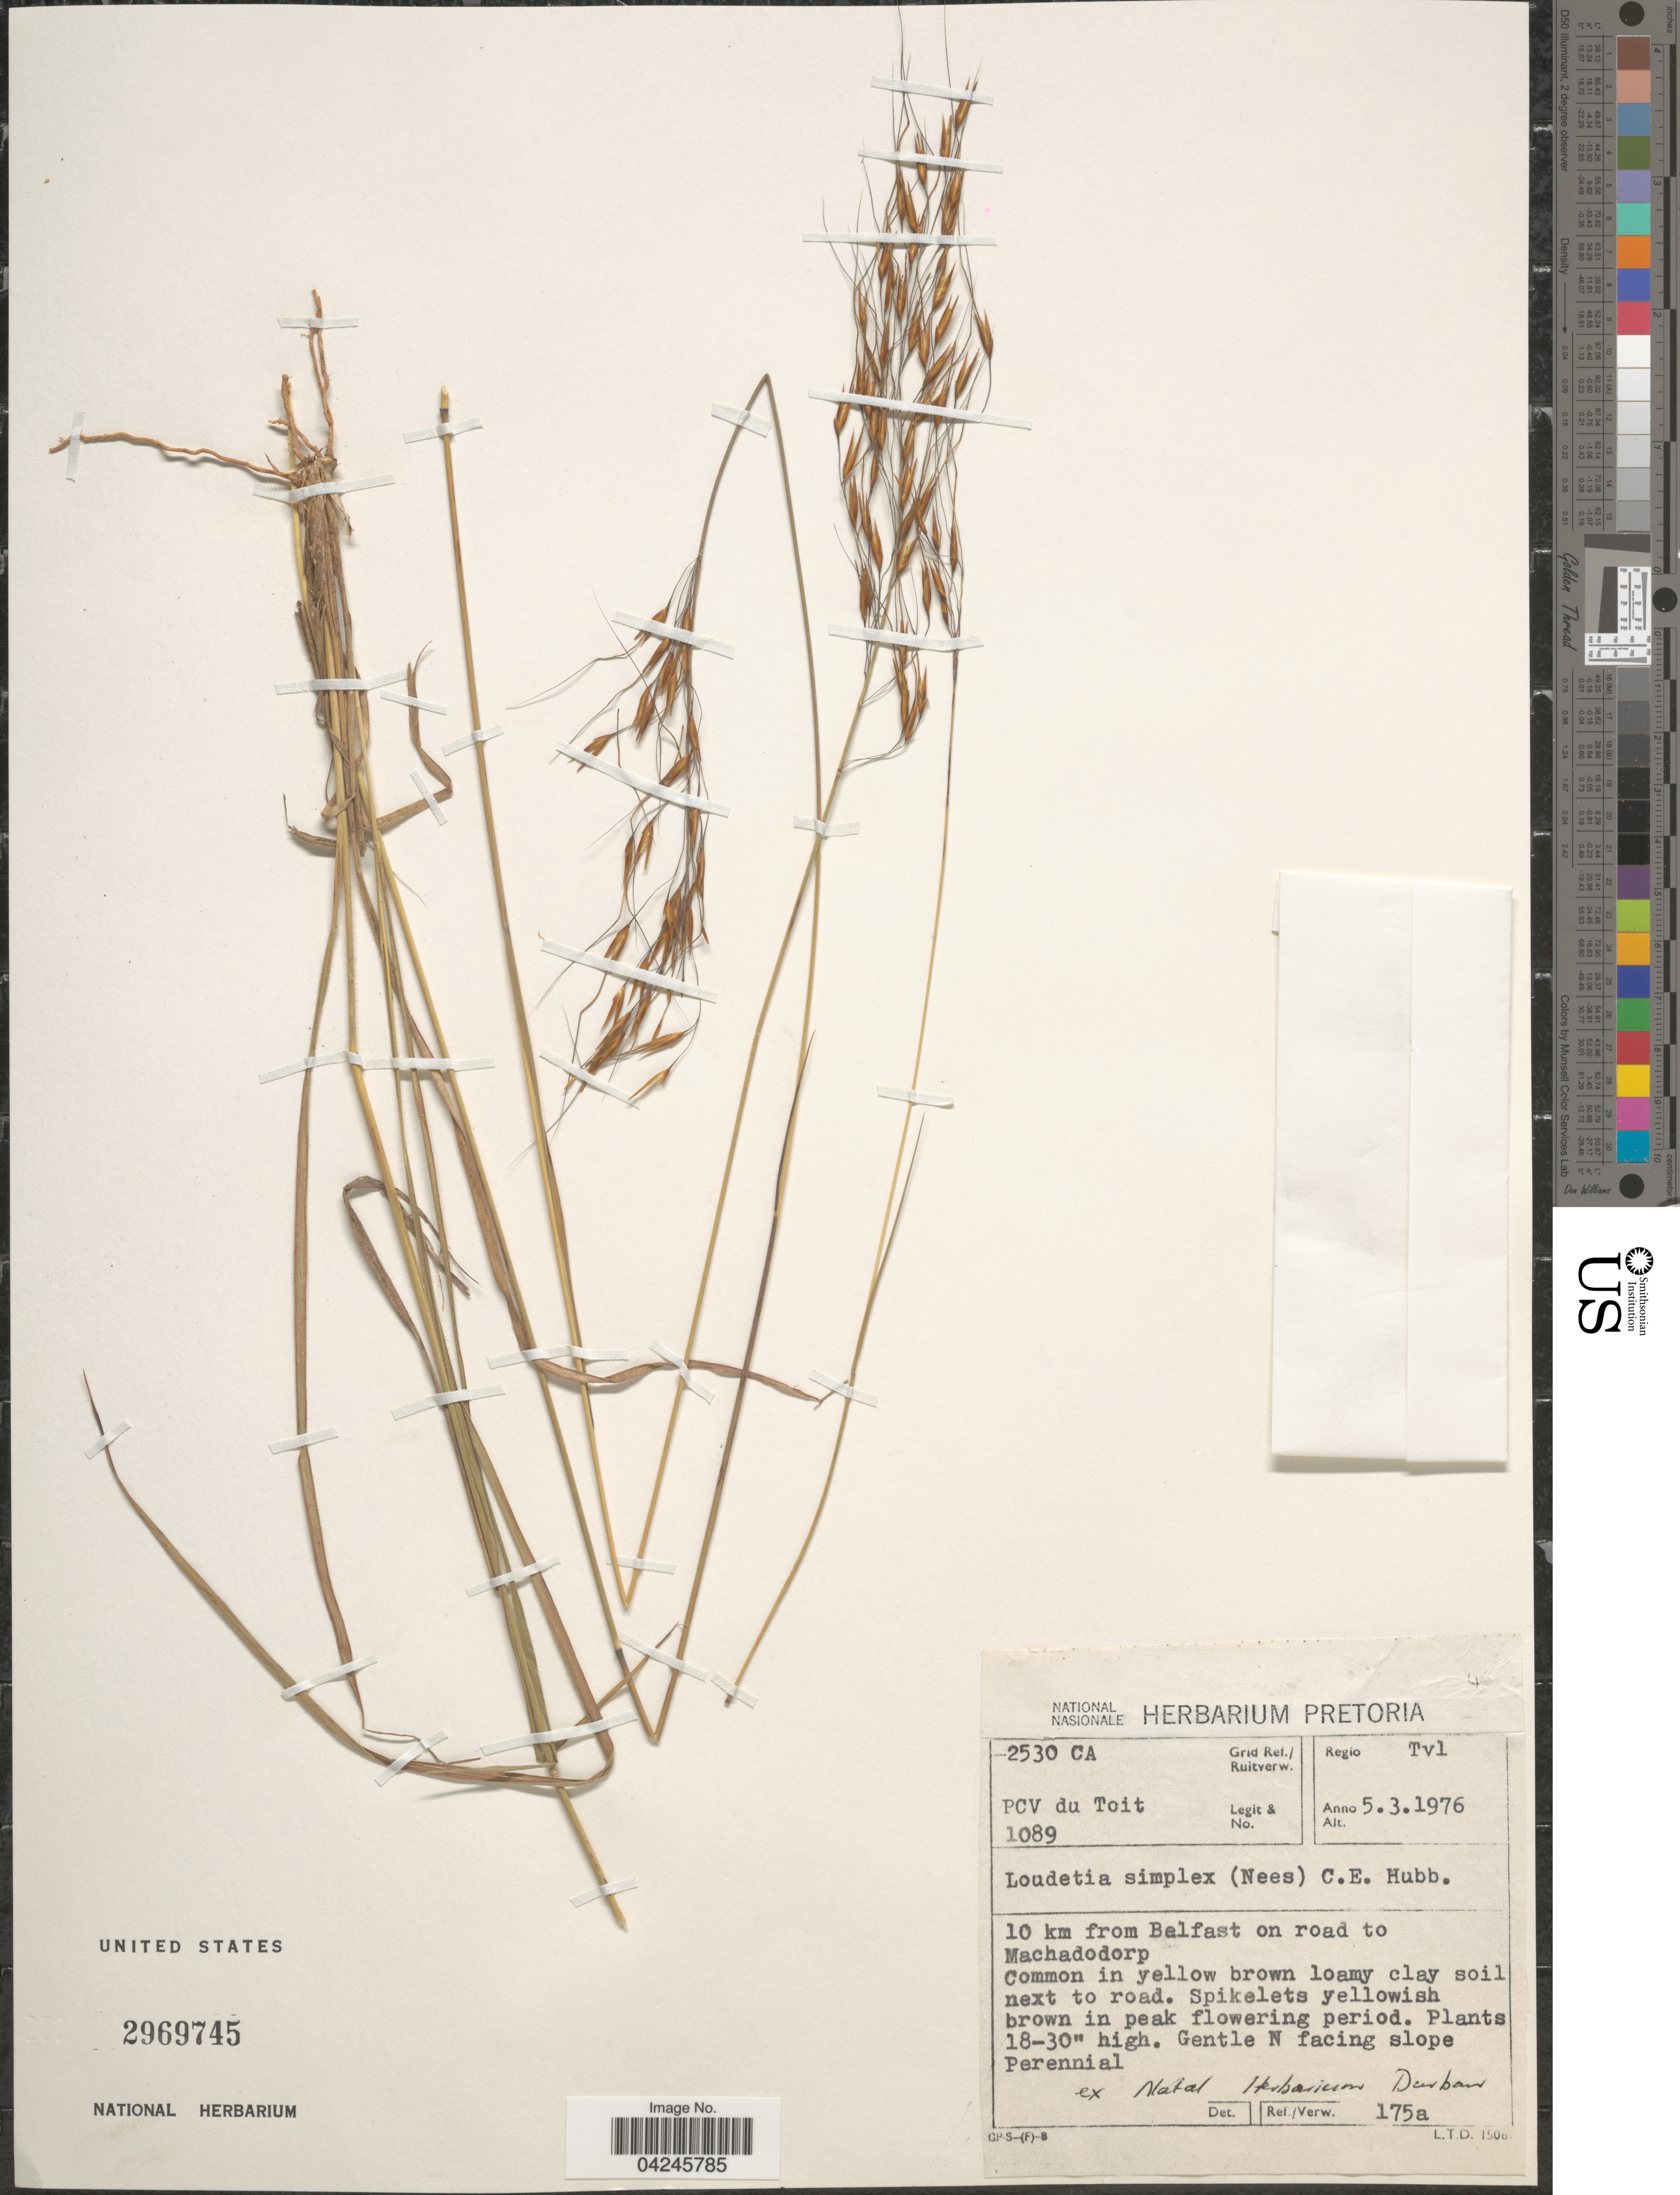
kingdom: Plantae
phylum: Tracheophyta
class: Liliopsida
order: Poales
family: Poaceae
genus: Loudetia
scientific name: Loudetia simplex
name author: (Nees) C.E. Hubb.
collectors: P. Du Toit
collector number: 1089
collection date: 1976-03-05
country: South Africa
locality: Grid Ref./ Ruitverw. 2530 CA. Regio Tvl. 10 km from Belfast on road to Machadodorp. Common in yellow brown loamy clay soil next to road. Gente N facing slope.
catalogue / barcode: US 2969745